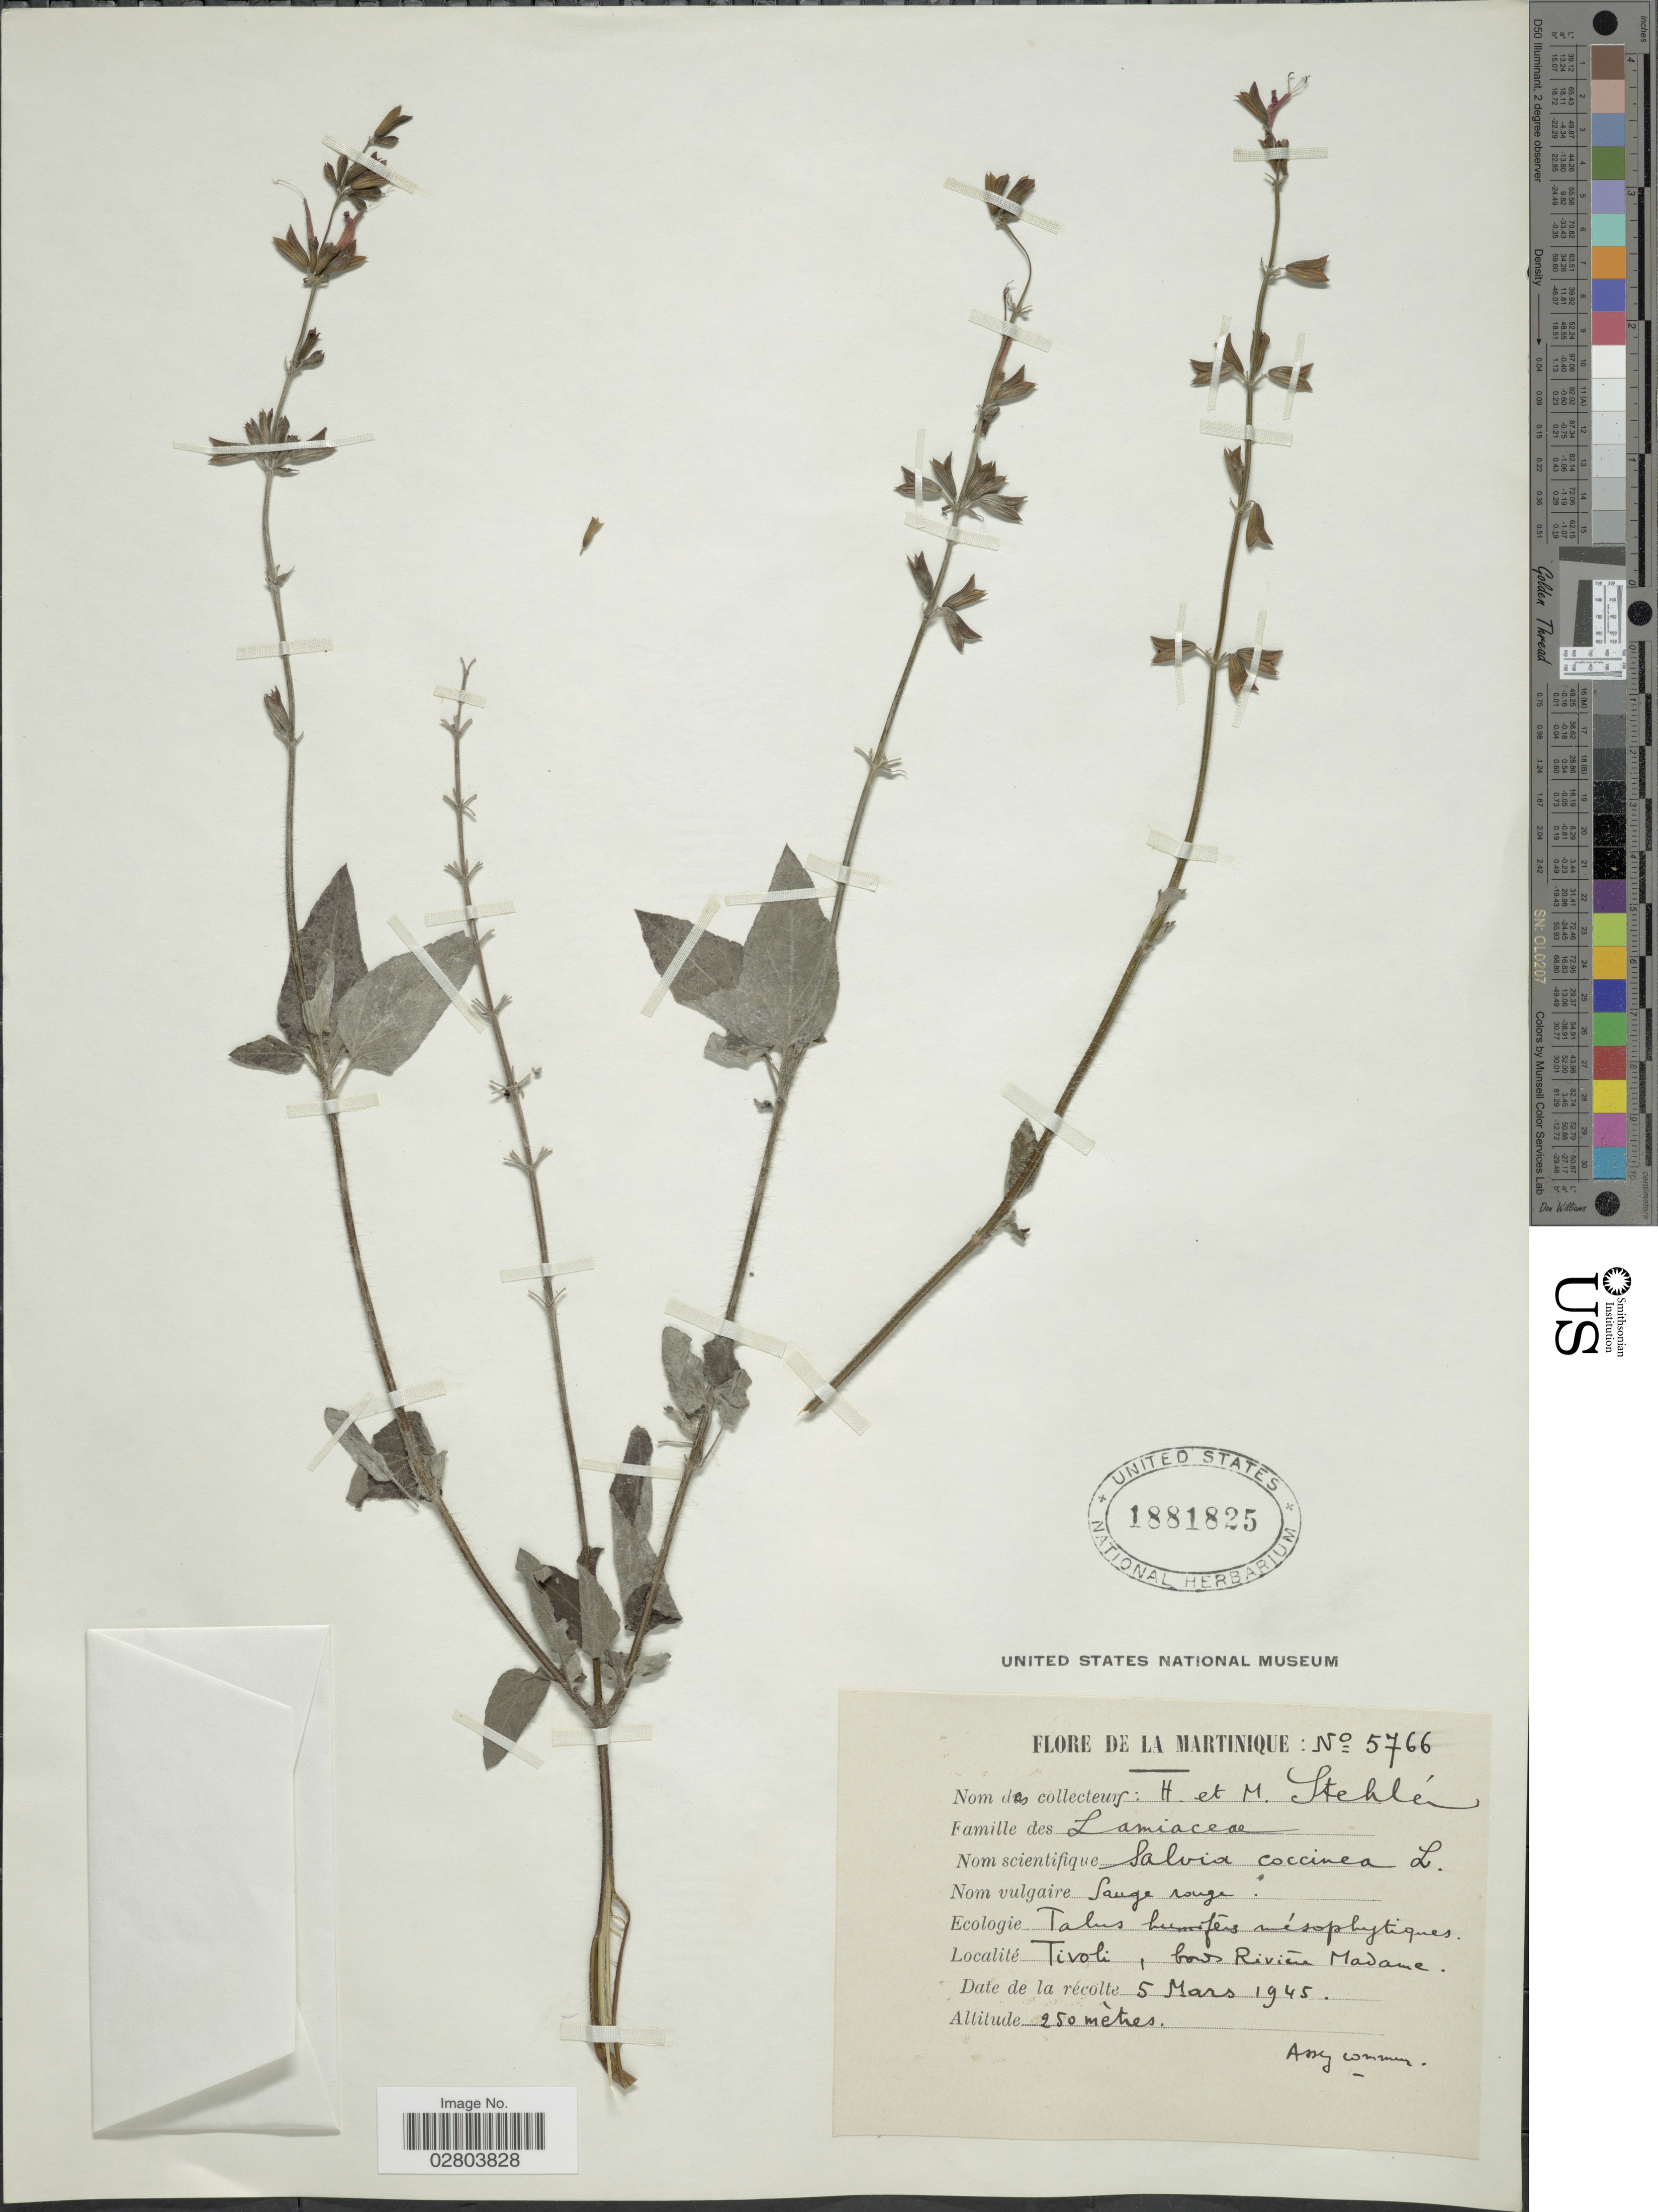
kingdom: Plantae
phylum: Tracheophyta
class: Magnoliopsida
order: Lamiales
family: Lamiaceae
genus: Salvia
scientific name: Salvia coccinea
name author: Etlinger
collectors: H. Stehlé & M. Stehlé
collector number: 5766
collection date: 1945-03-05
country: Martinique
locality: Tivoli, bords Riviére Madame.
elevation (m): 250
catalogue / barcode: US 1881825